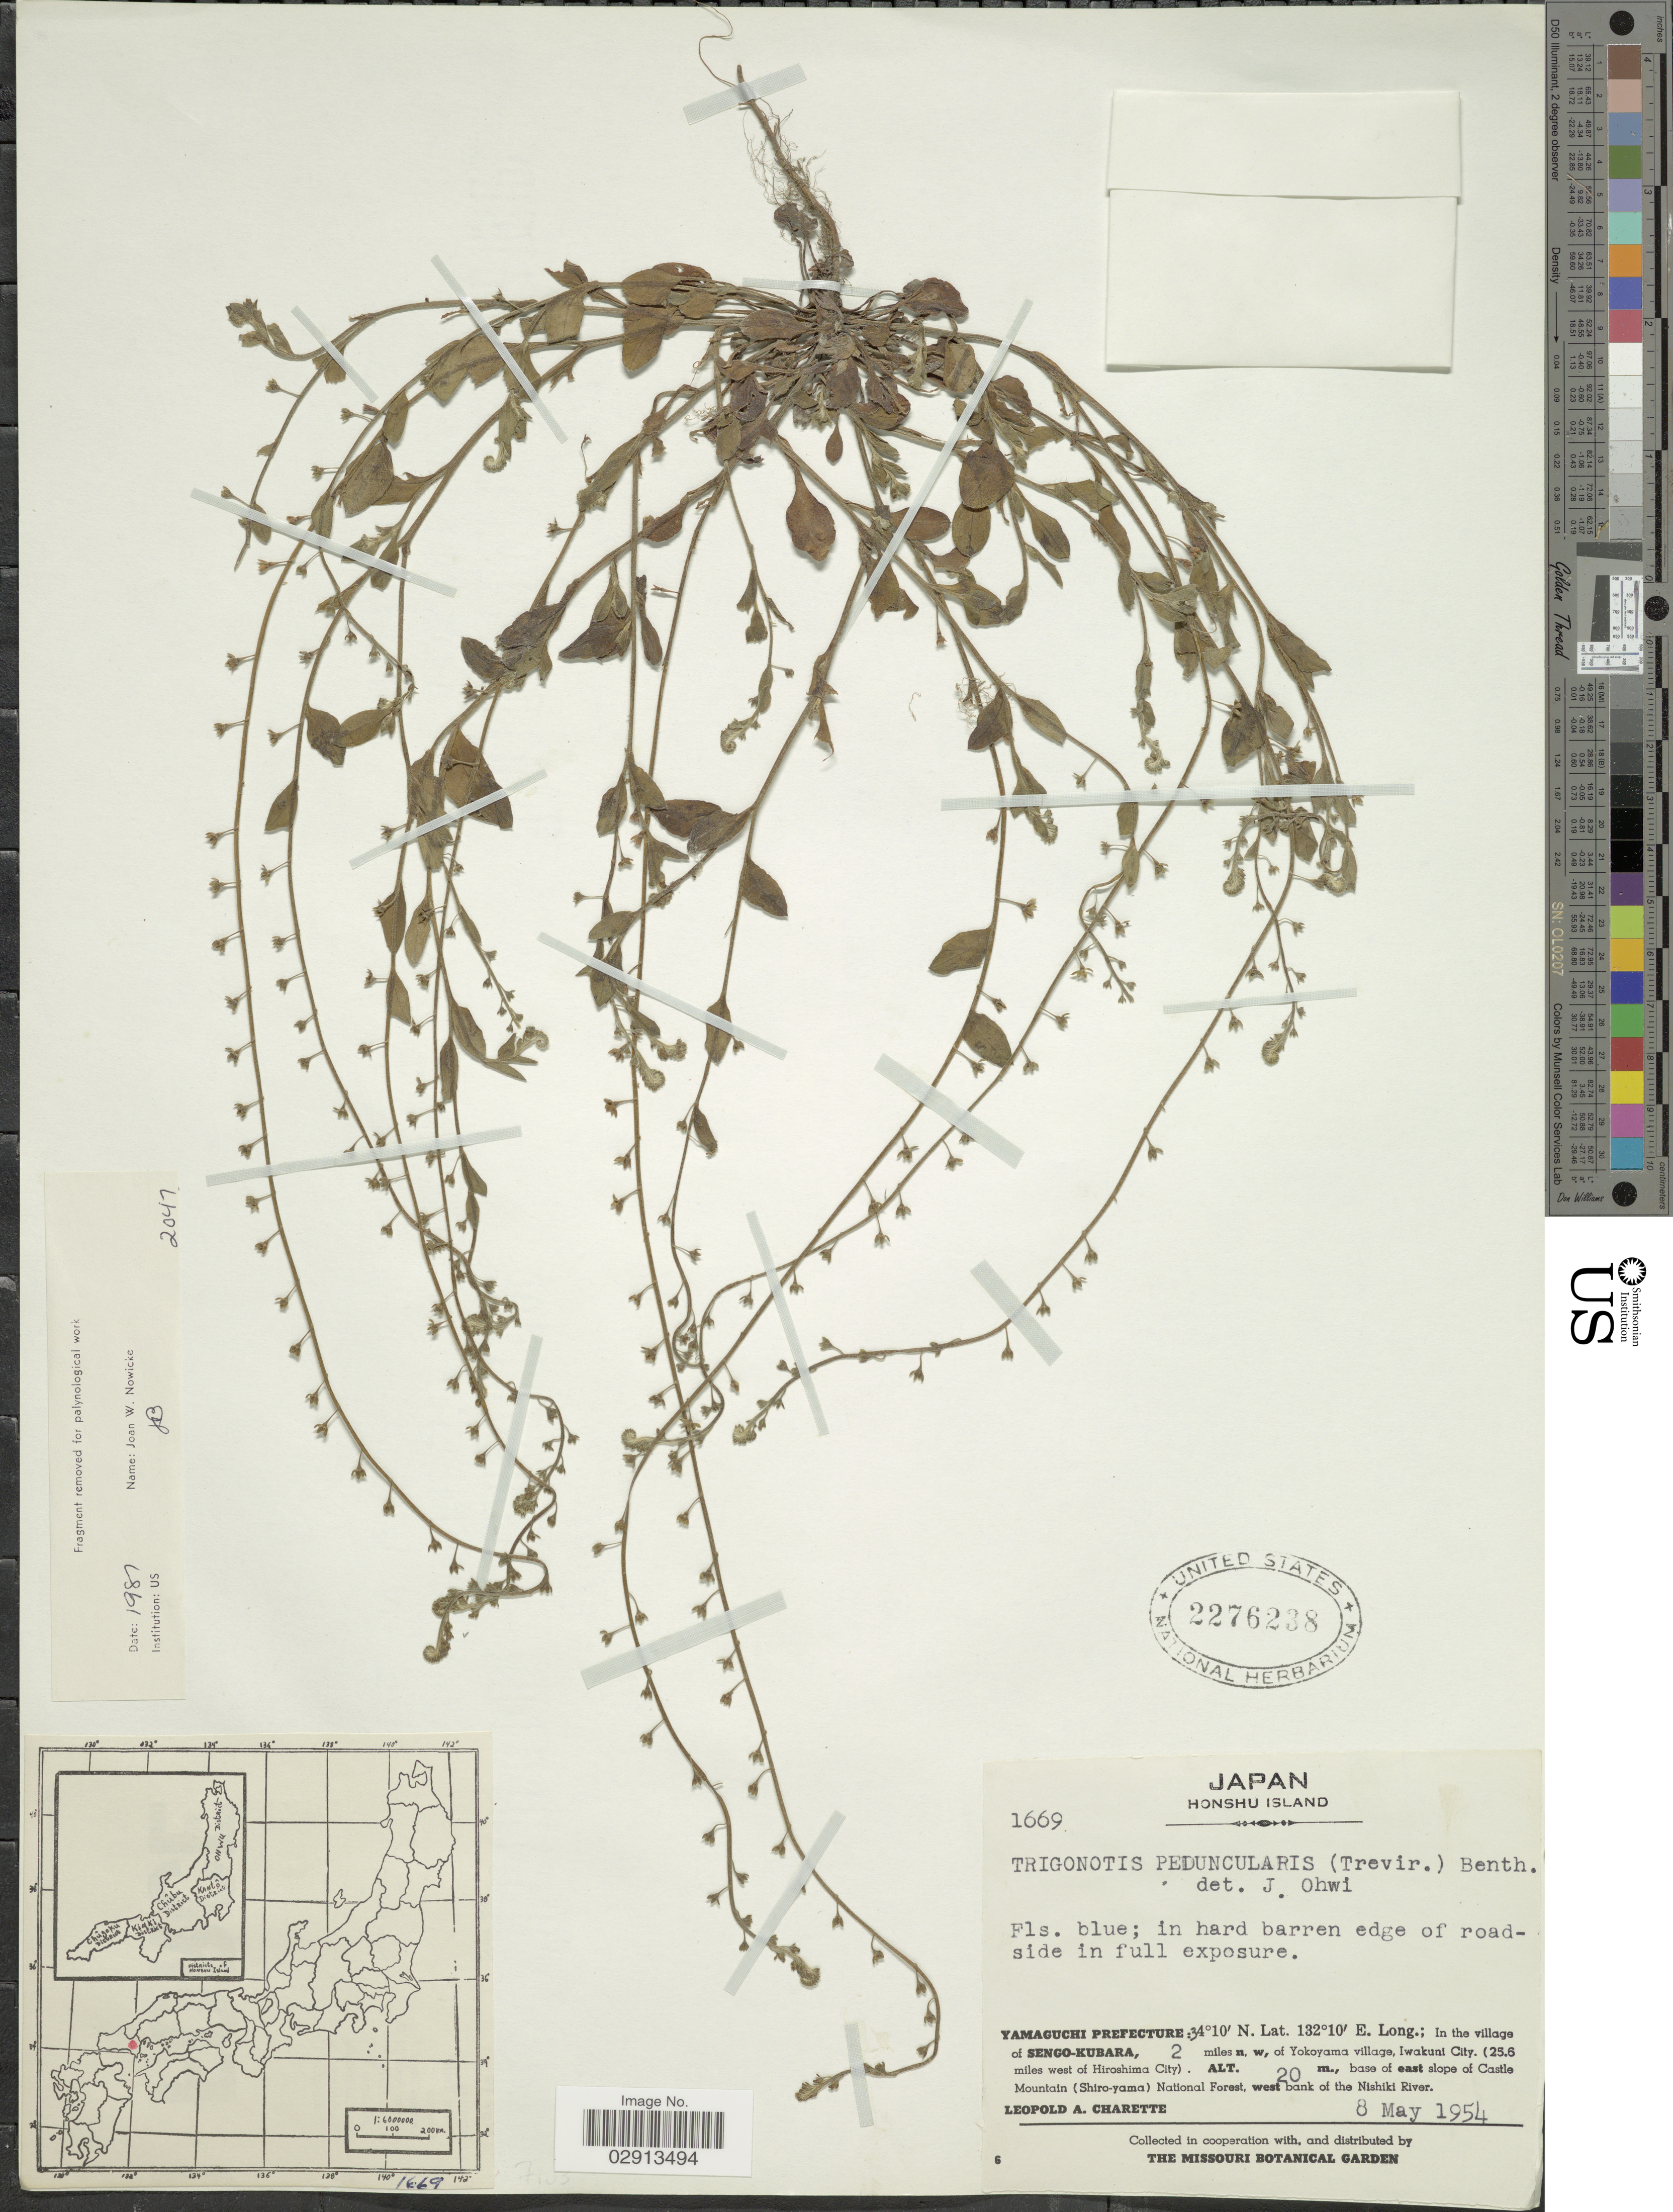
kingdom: Plantae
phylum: Tracheophyta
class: Magnoliopsida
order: Boraginales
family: Boraginaceae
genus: Trigonotis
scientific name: Trigonotis peduncularis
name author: (Trevis.) Benth. ex Baker et al.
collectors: L. A. Charette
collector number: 1669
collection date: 1954-05-08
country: Japan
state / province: Yamaguti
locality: Honshu Island. Yamaguchi Prefecture. In the village of Sengo-Kubara, 2 miles n, w, of Yokoyama village, Iwakuni City. (25.6 miles west of Hiroshima City). base of east slope of Castle Mountain (Shiro-yama) National Forest, west bank of the Nishiki River.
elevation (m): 20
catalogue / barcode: US 2276238